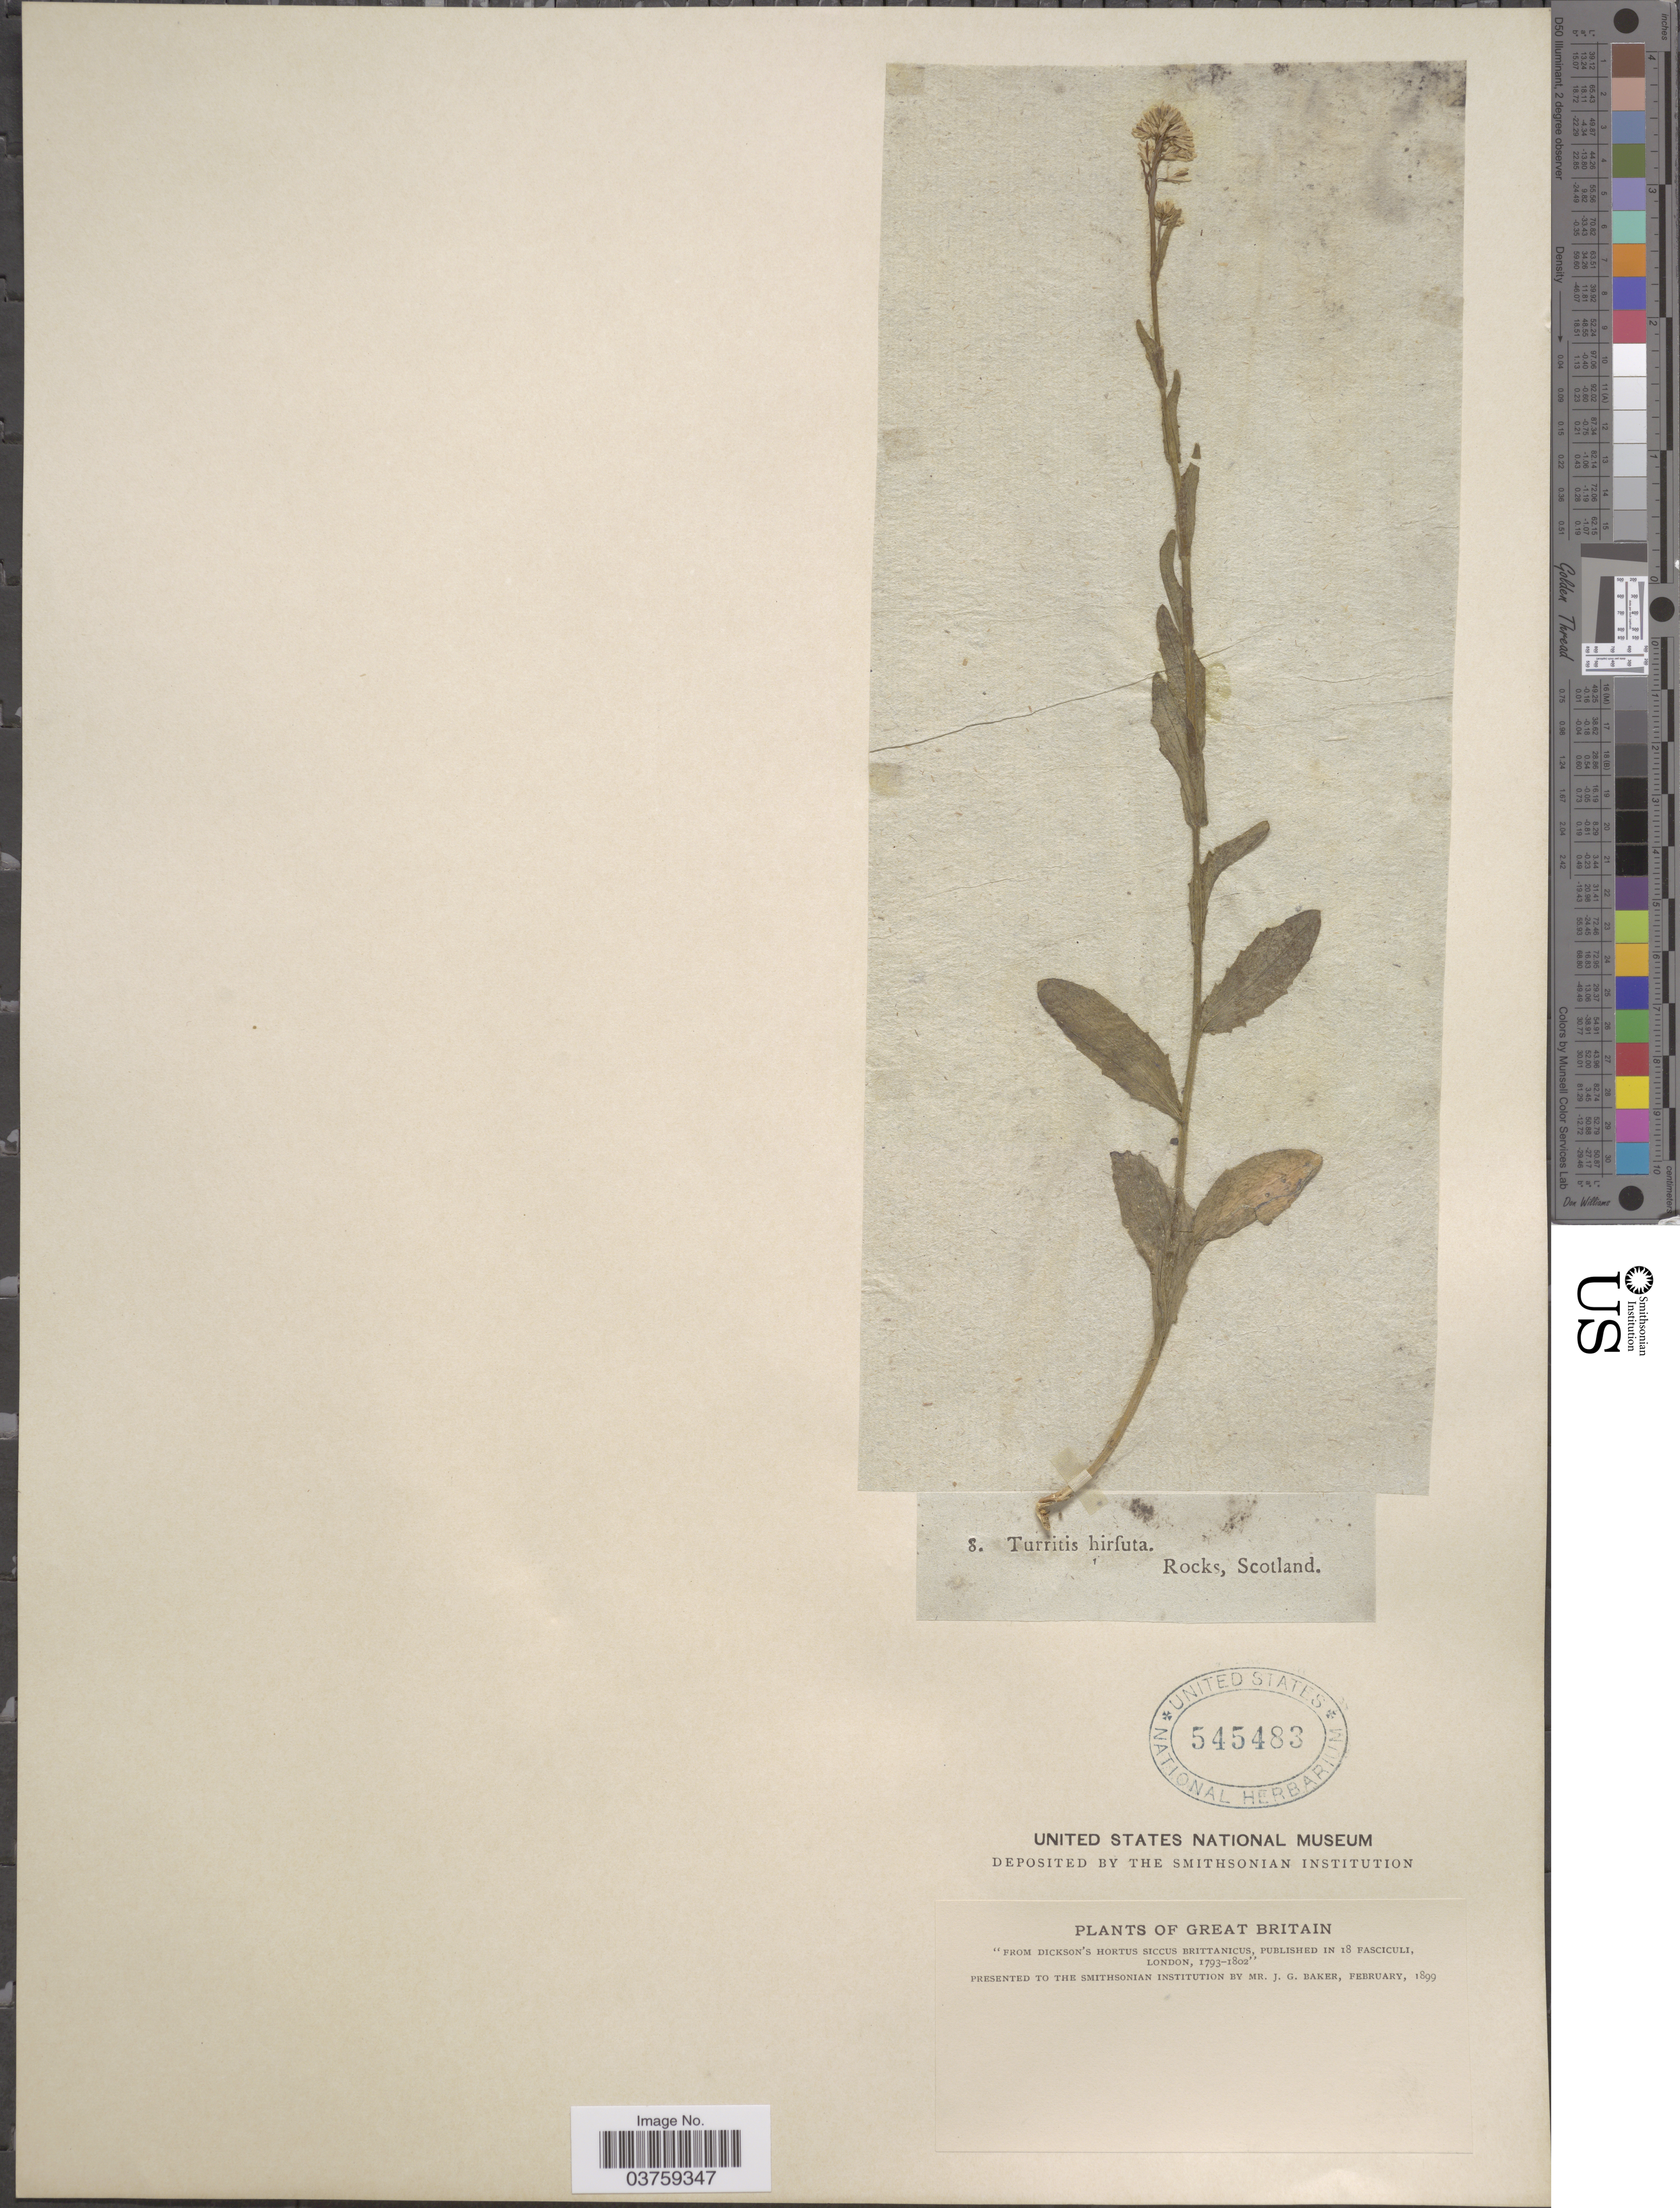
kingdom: Plantae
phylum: Tracheophyta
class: Magnoliopsida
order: Brassicales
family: Brassicaceae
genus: Arabis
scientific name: Arabis hirsuta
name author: (L.) Scop.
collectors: J. G. Baker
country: United Kingdom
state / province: Scotland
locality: Rocks, Scotland, Great Britain.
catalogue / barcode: US 545483